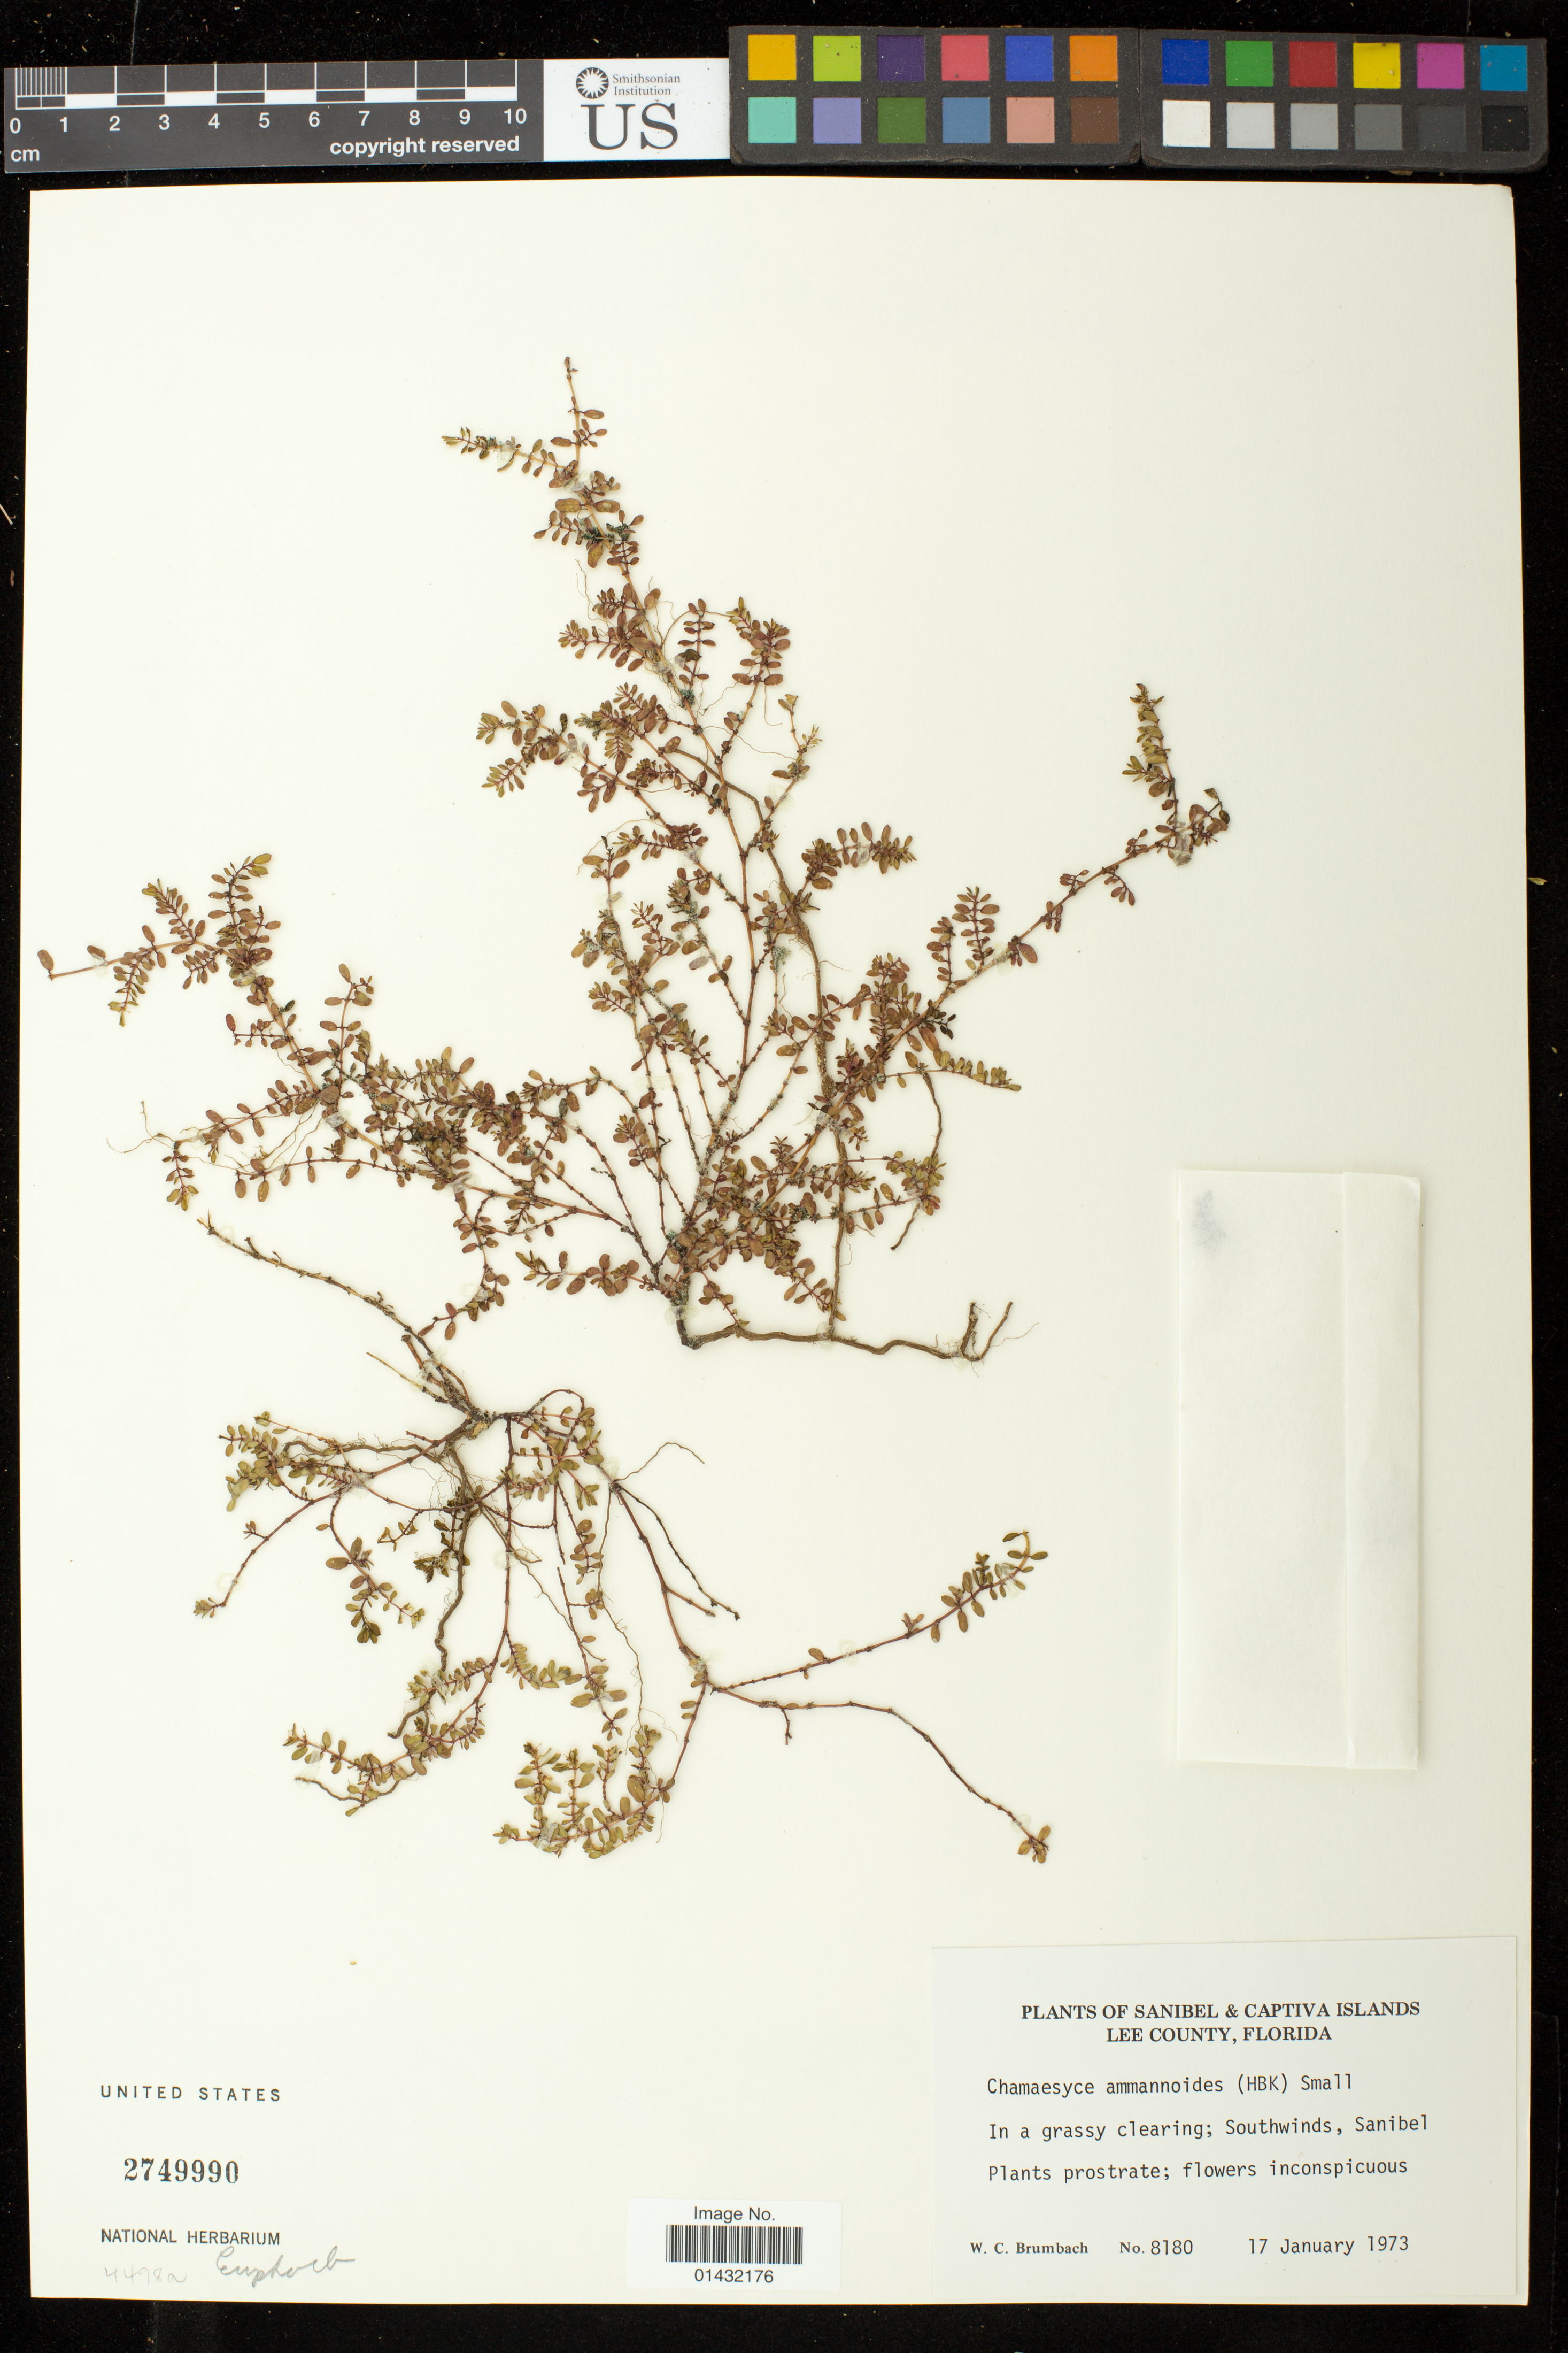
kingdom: Plantae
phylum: Tracheophyta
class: Magnoliopsida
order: Malpighiales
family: Euphorbiaceae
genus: Euphorbia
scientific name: Euphorbia bombensis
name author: Jacq.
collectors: W. C. Brumbach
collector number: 8180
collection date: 1973-01-17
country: United States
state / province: Florida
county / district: Lee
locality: Southwinds, Sanibel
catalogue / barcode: US 2749990